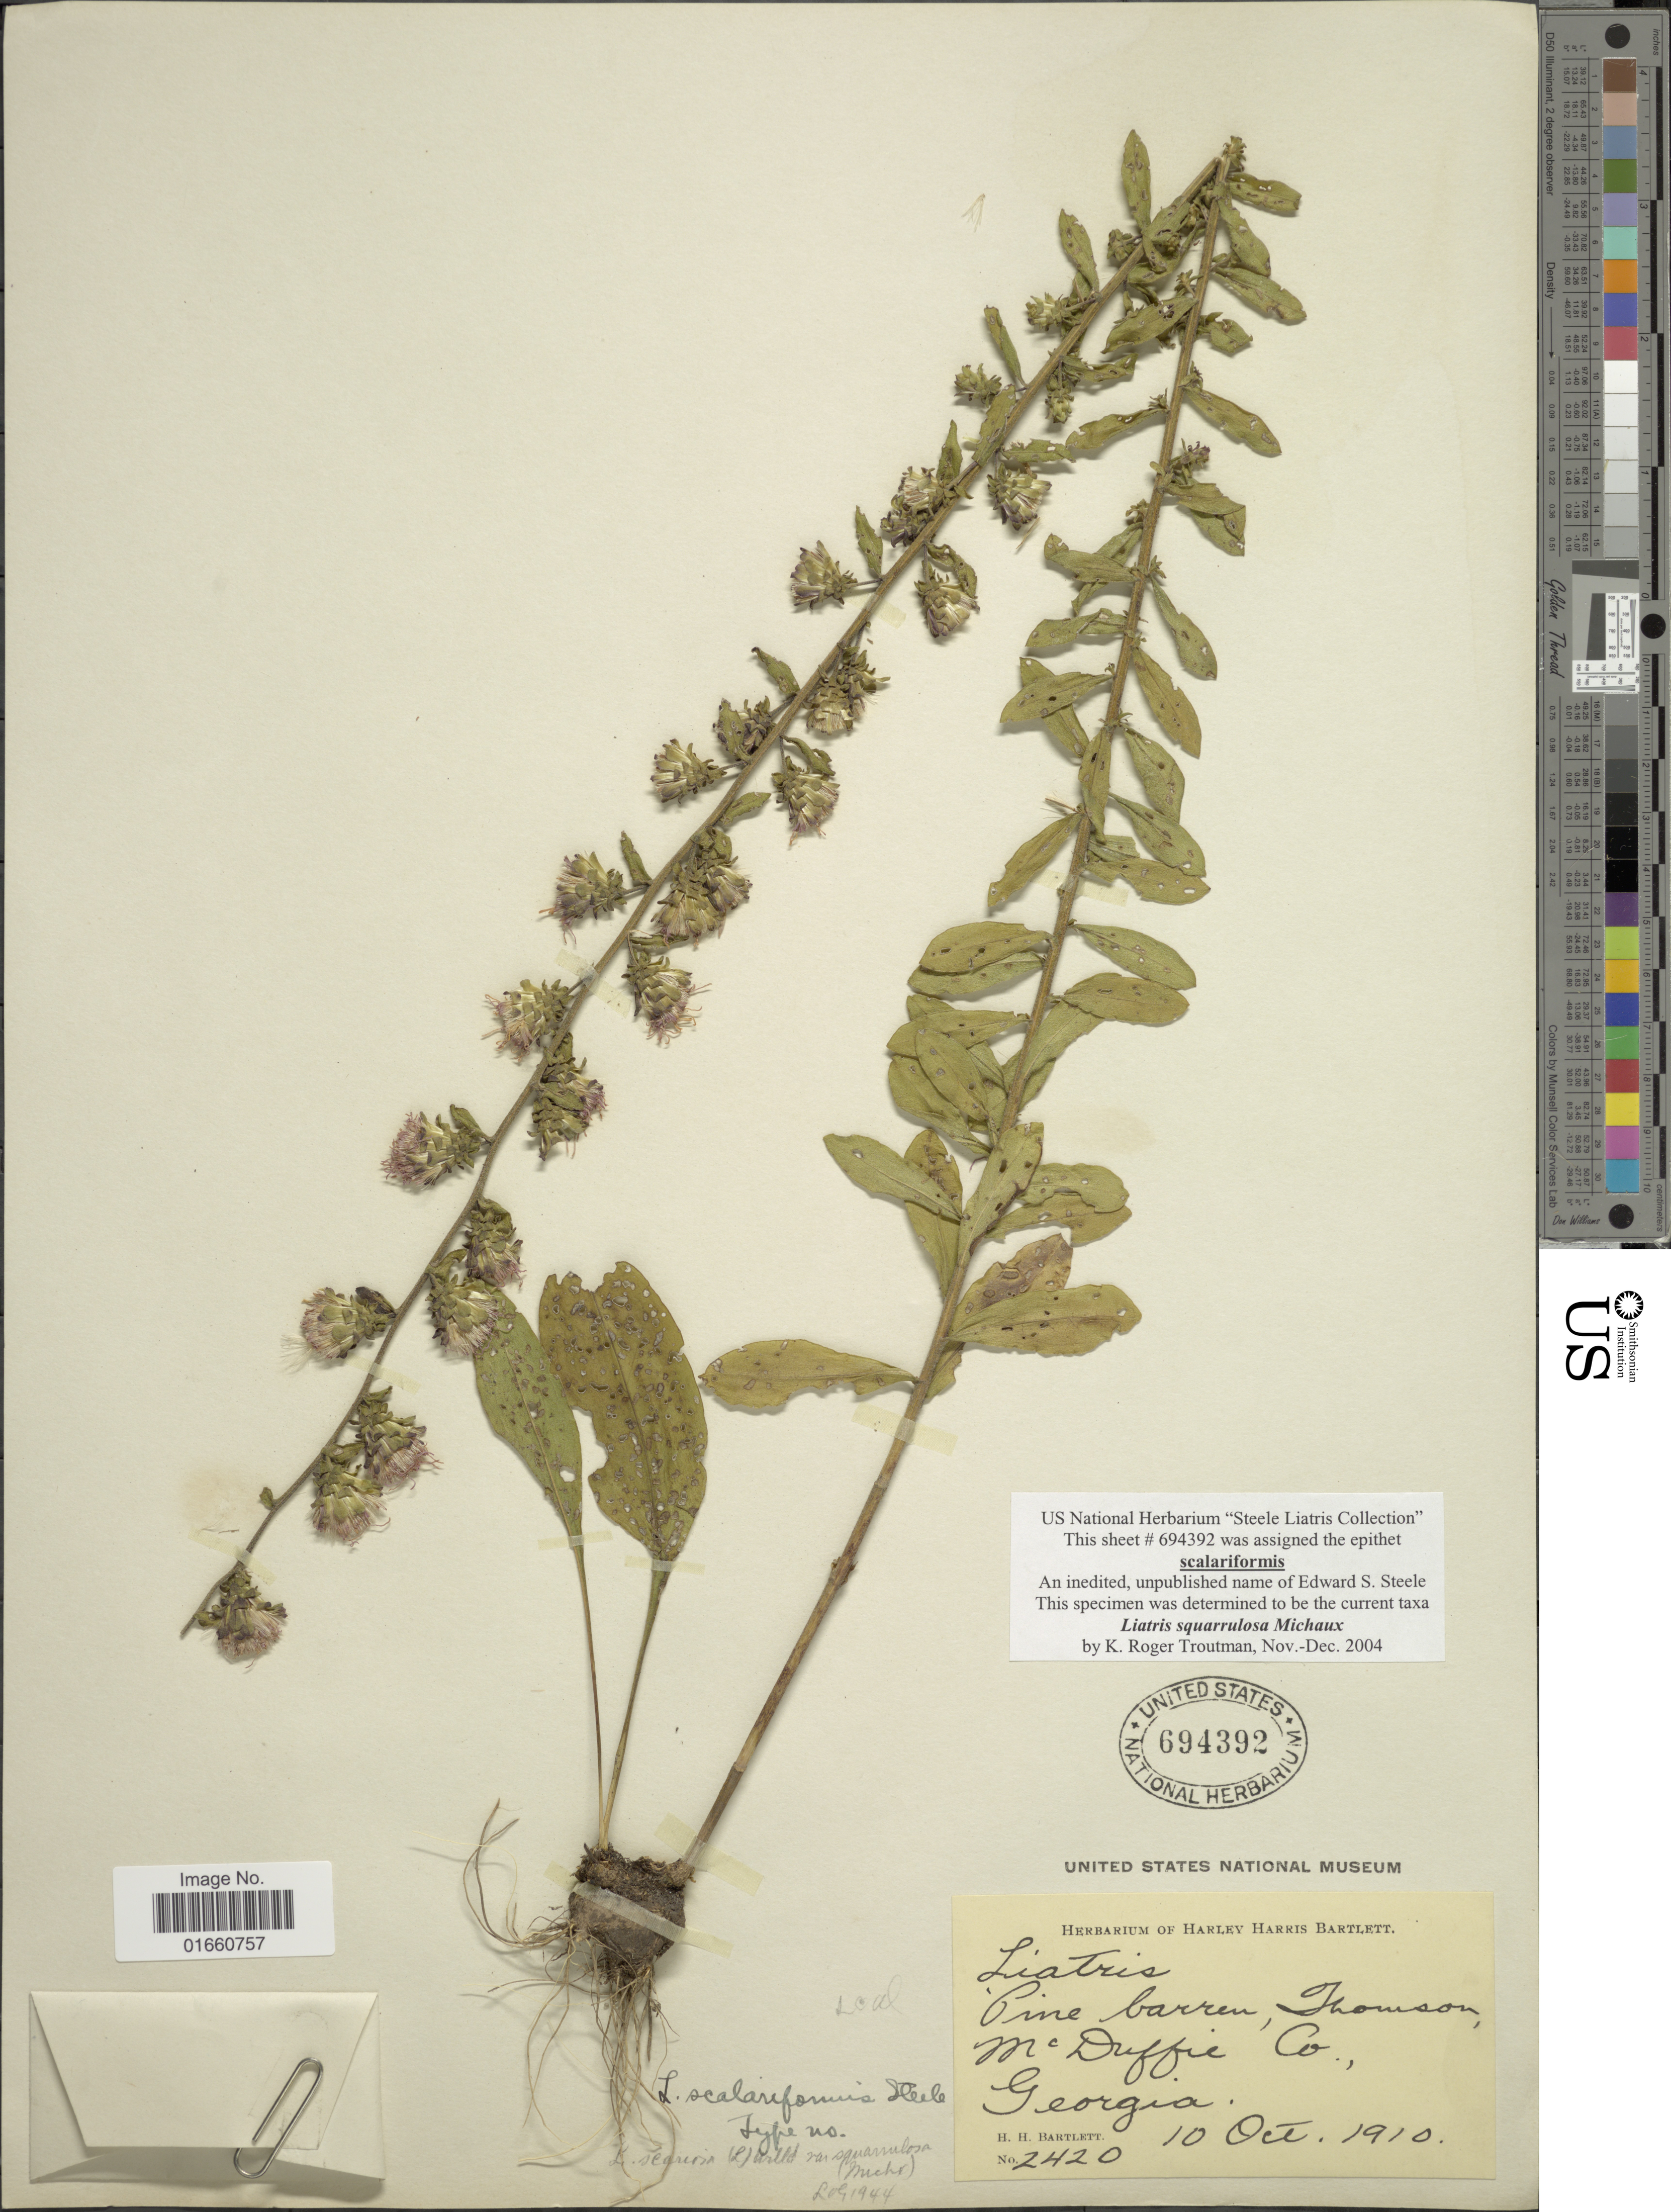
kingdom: Plantae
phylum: Tracheophyta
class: Magnoliopsida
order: Asterales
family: Asteraceae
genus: Liatris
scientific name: Liatris squarrulosa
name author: Michx.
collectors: H. H. Bartlett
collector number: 2420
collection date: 1910-10-10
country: United States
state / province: Georgia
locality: Pine barren, Thomson McDuffie Co.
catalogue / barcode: US 694392